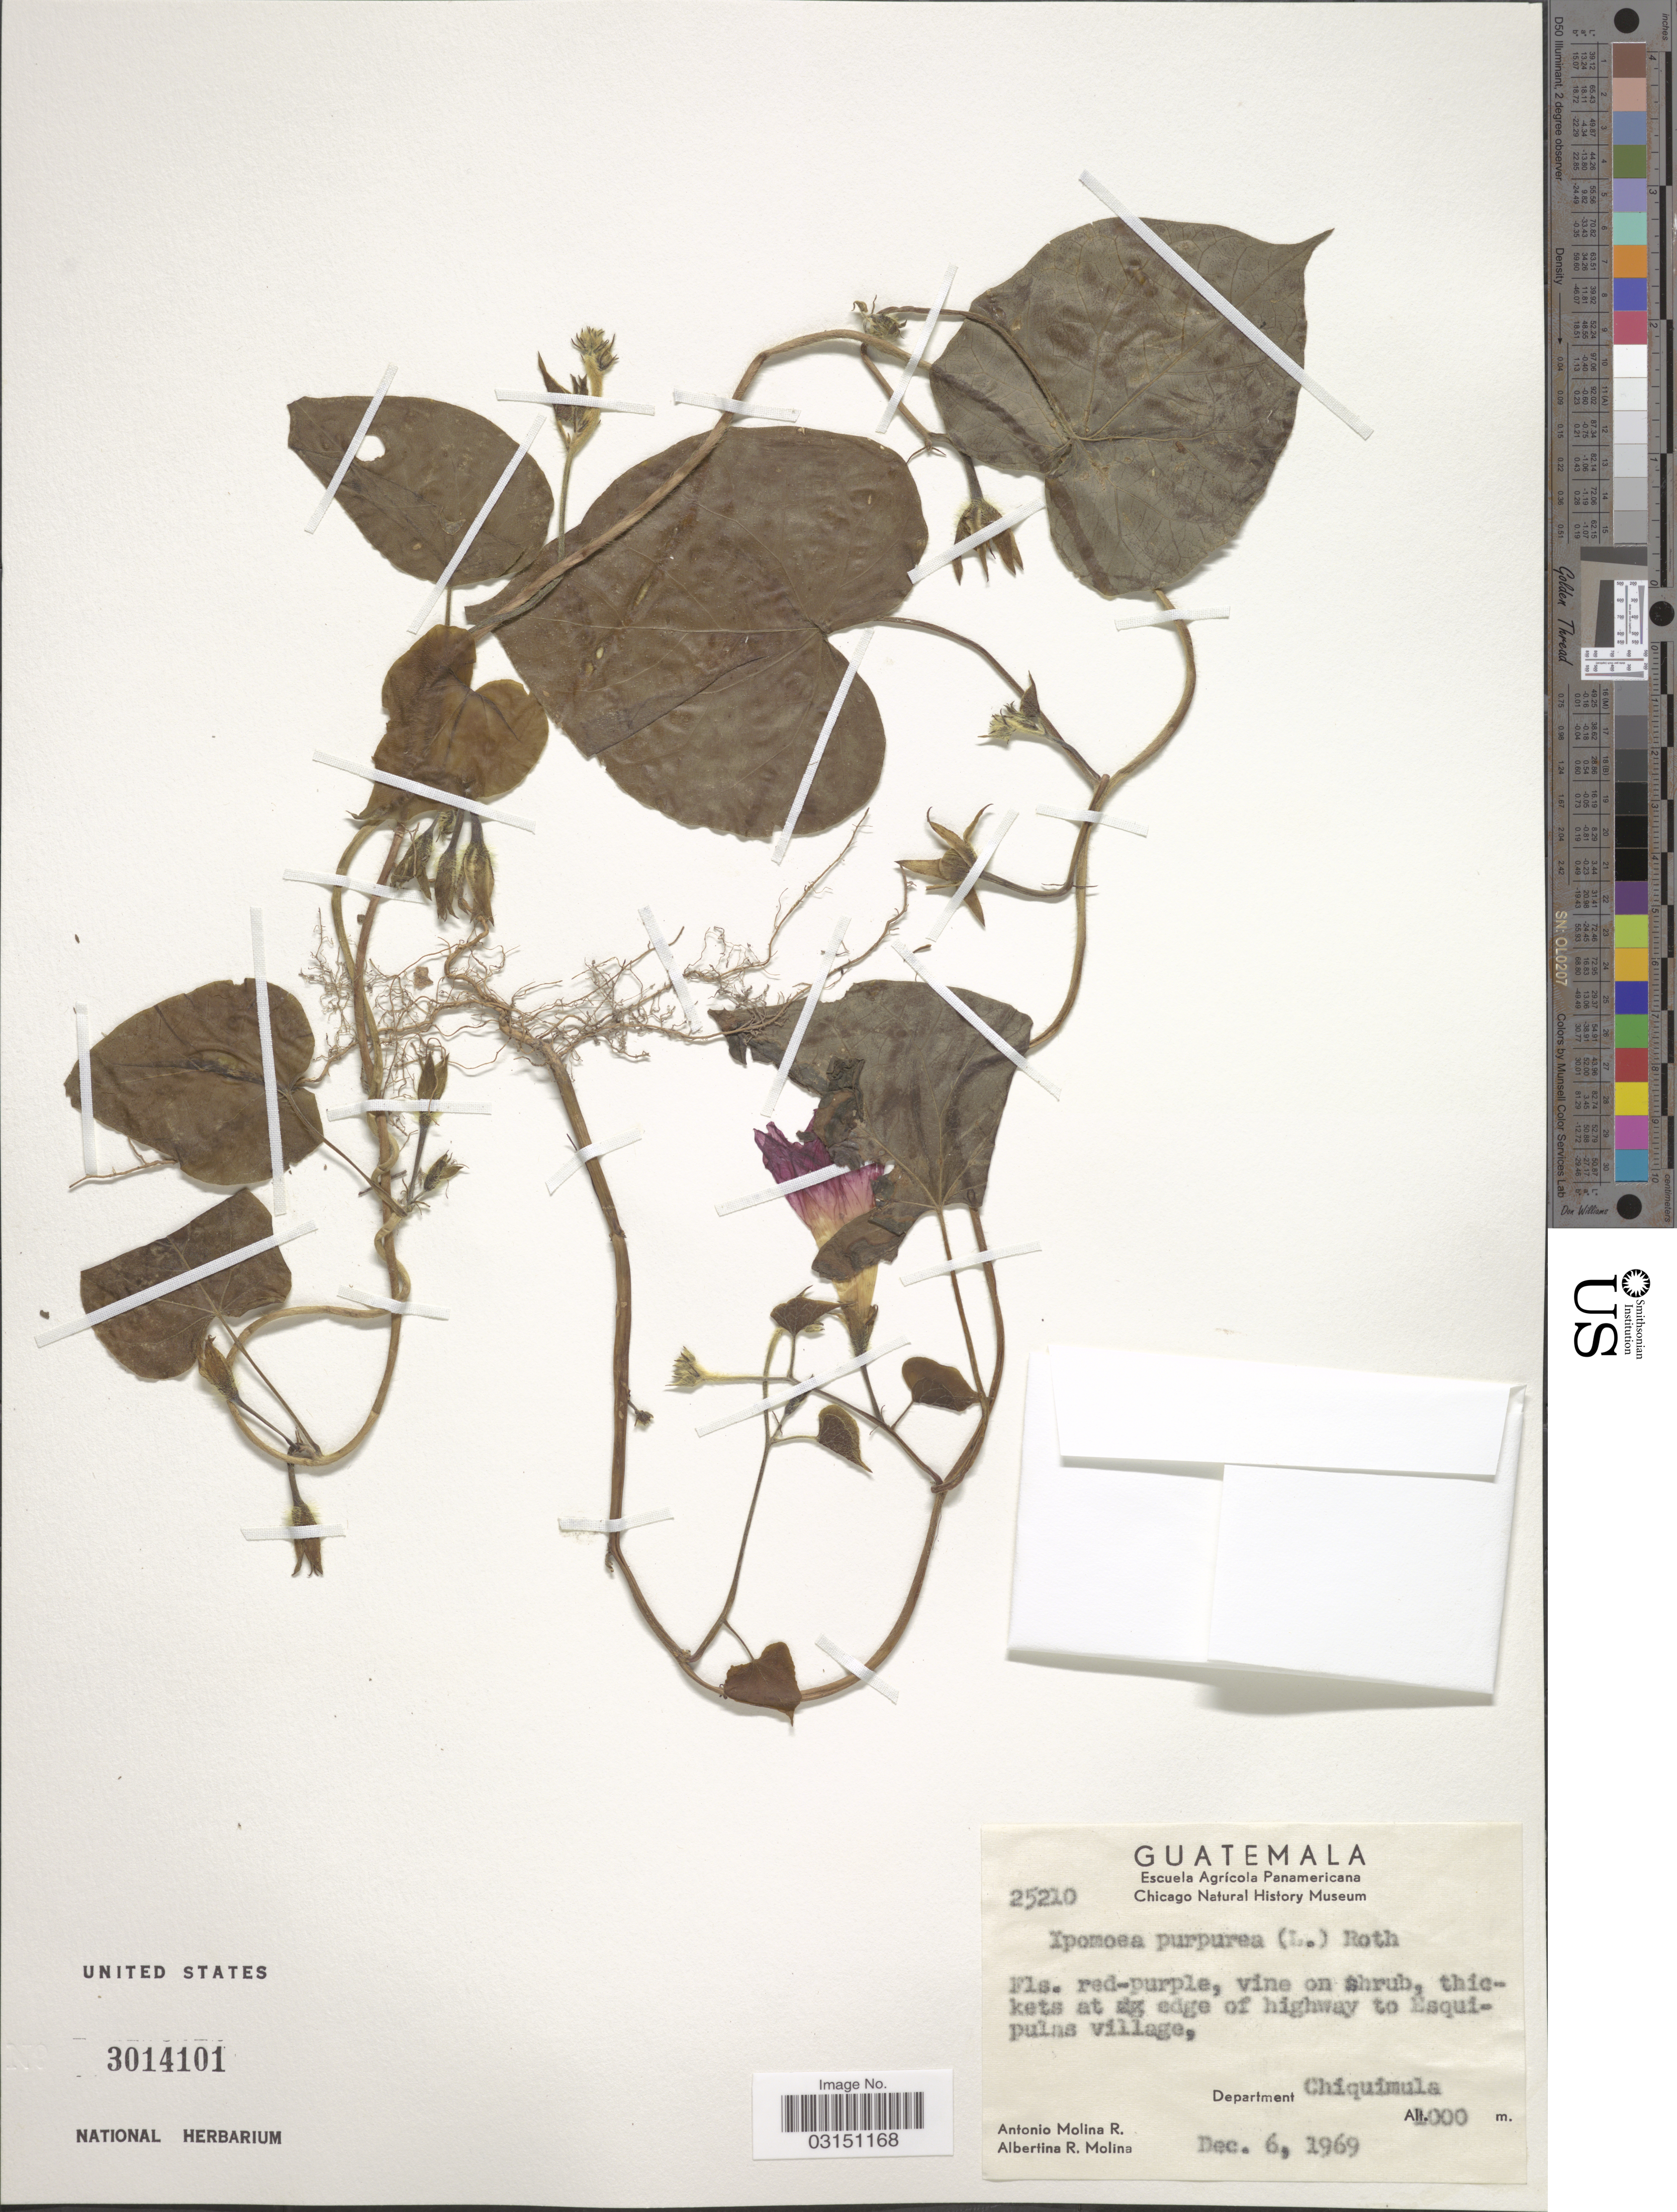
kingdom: Plantae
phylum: Tracheophyta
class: Magnoliopsida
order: Solanales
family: Convolvulaceae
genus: Ipomoea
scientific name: Ipomoea purpurea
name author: (L.) Roth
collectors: A. Molina R. & A. R. Molina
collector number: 25210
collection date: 1969-12-06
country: Guatemala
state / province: Chiquimula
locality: Thickets at edge of highway to Esquipulas village, Department Chiquimula.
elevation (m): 2000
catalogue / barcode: US 3014101